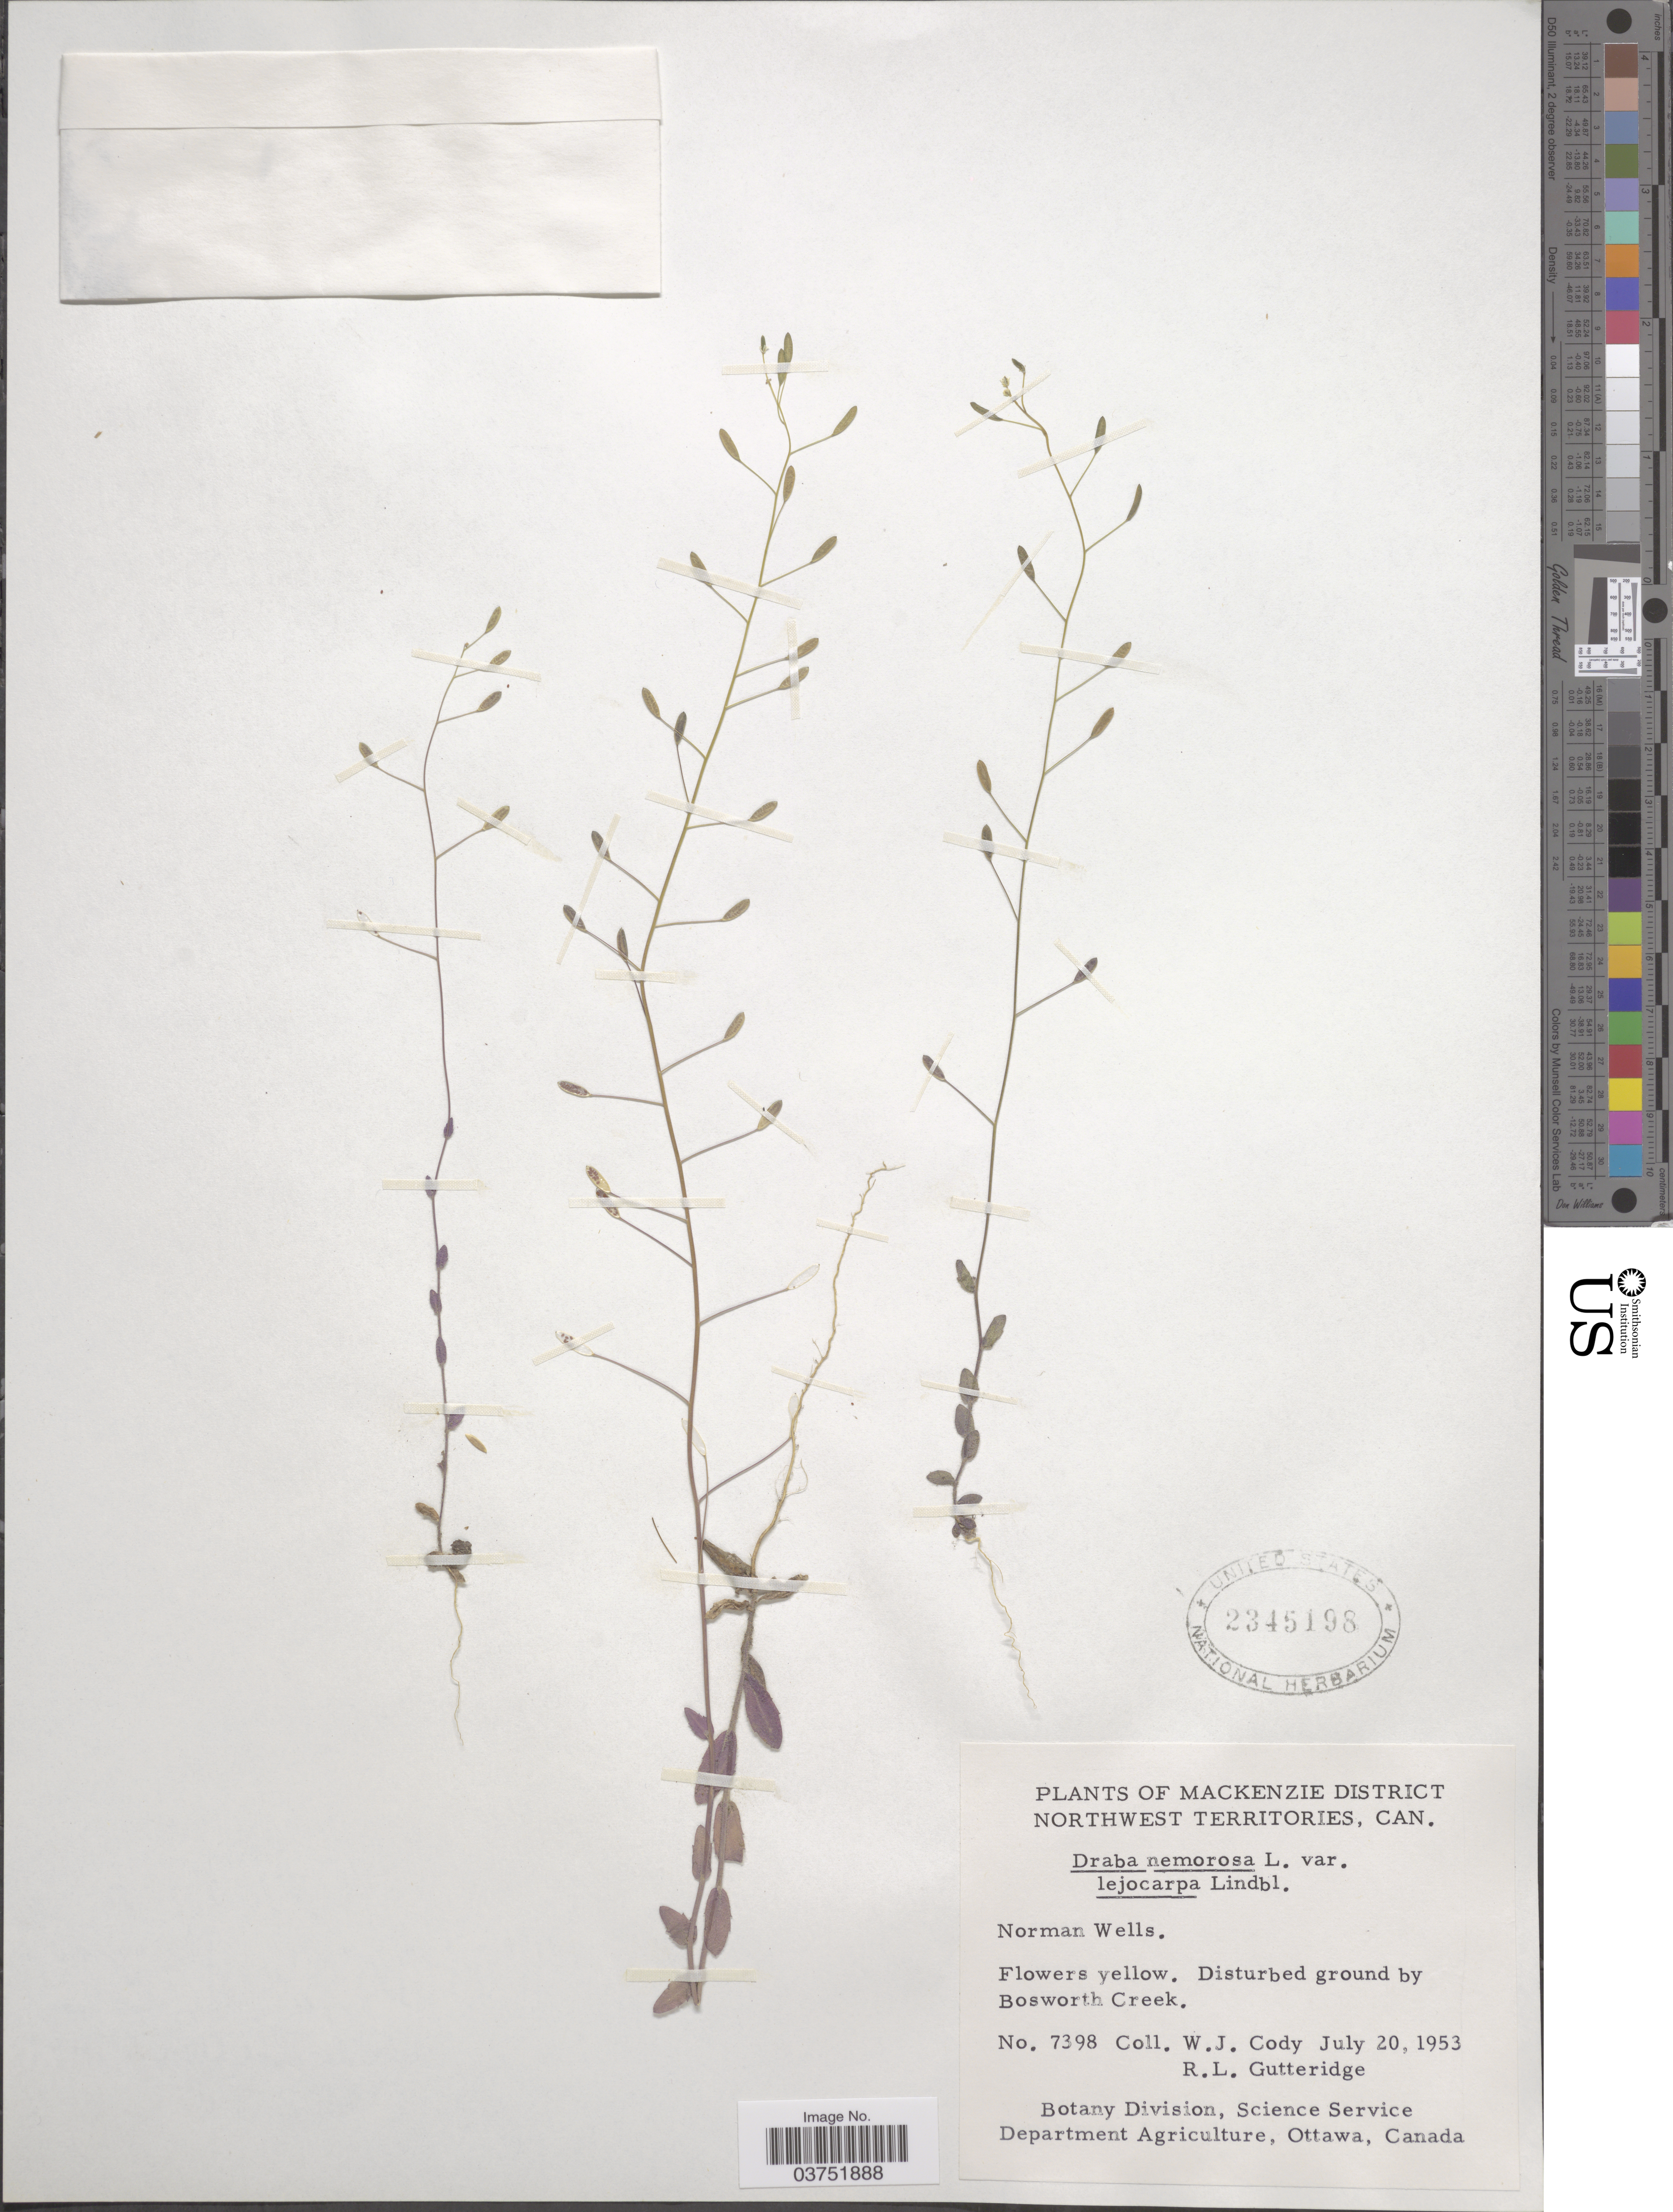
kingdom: Plantae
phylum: Tracheophyta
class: Magnoliopsida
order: Brassicales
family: Brassicaceae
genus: Draba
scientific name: Draba nemorosa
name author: L.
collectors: W. Cody & R. Gutteridge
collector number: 7398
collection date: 1953-07-20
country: Canada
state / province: Northwest Territories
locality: Mackenzie District. Norman Wells.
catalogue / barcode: US 2345198